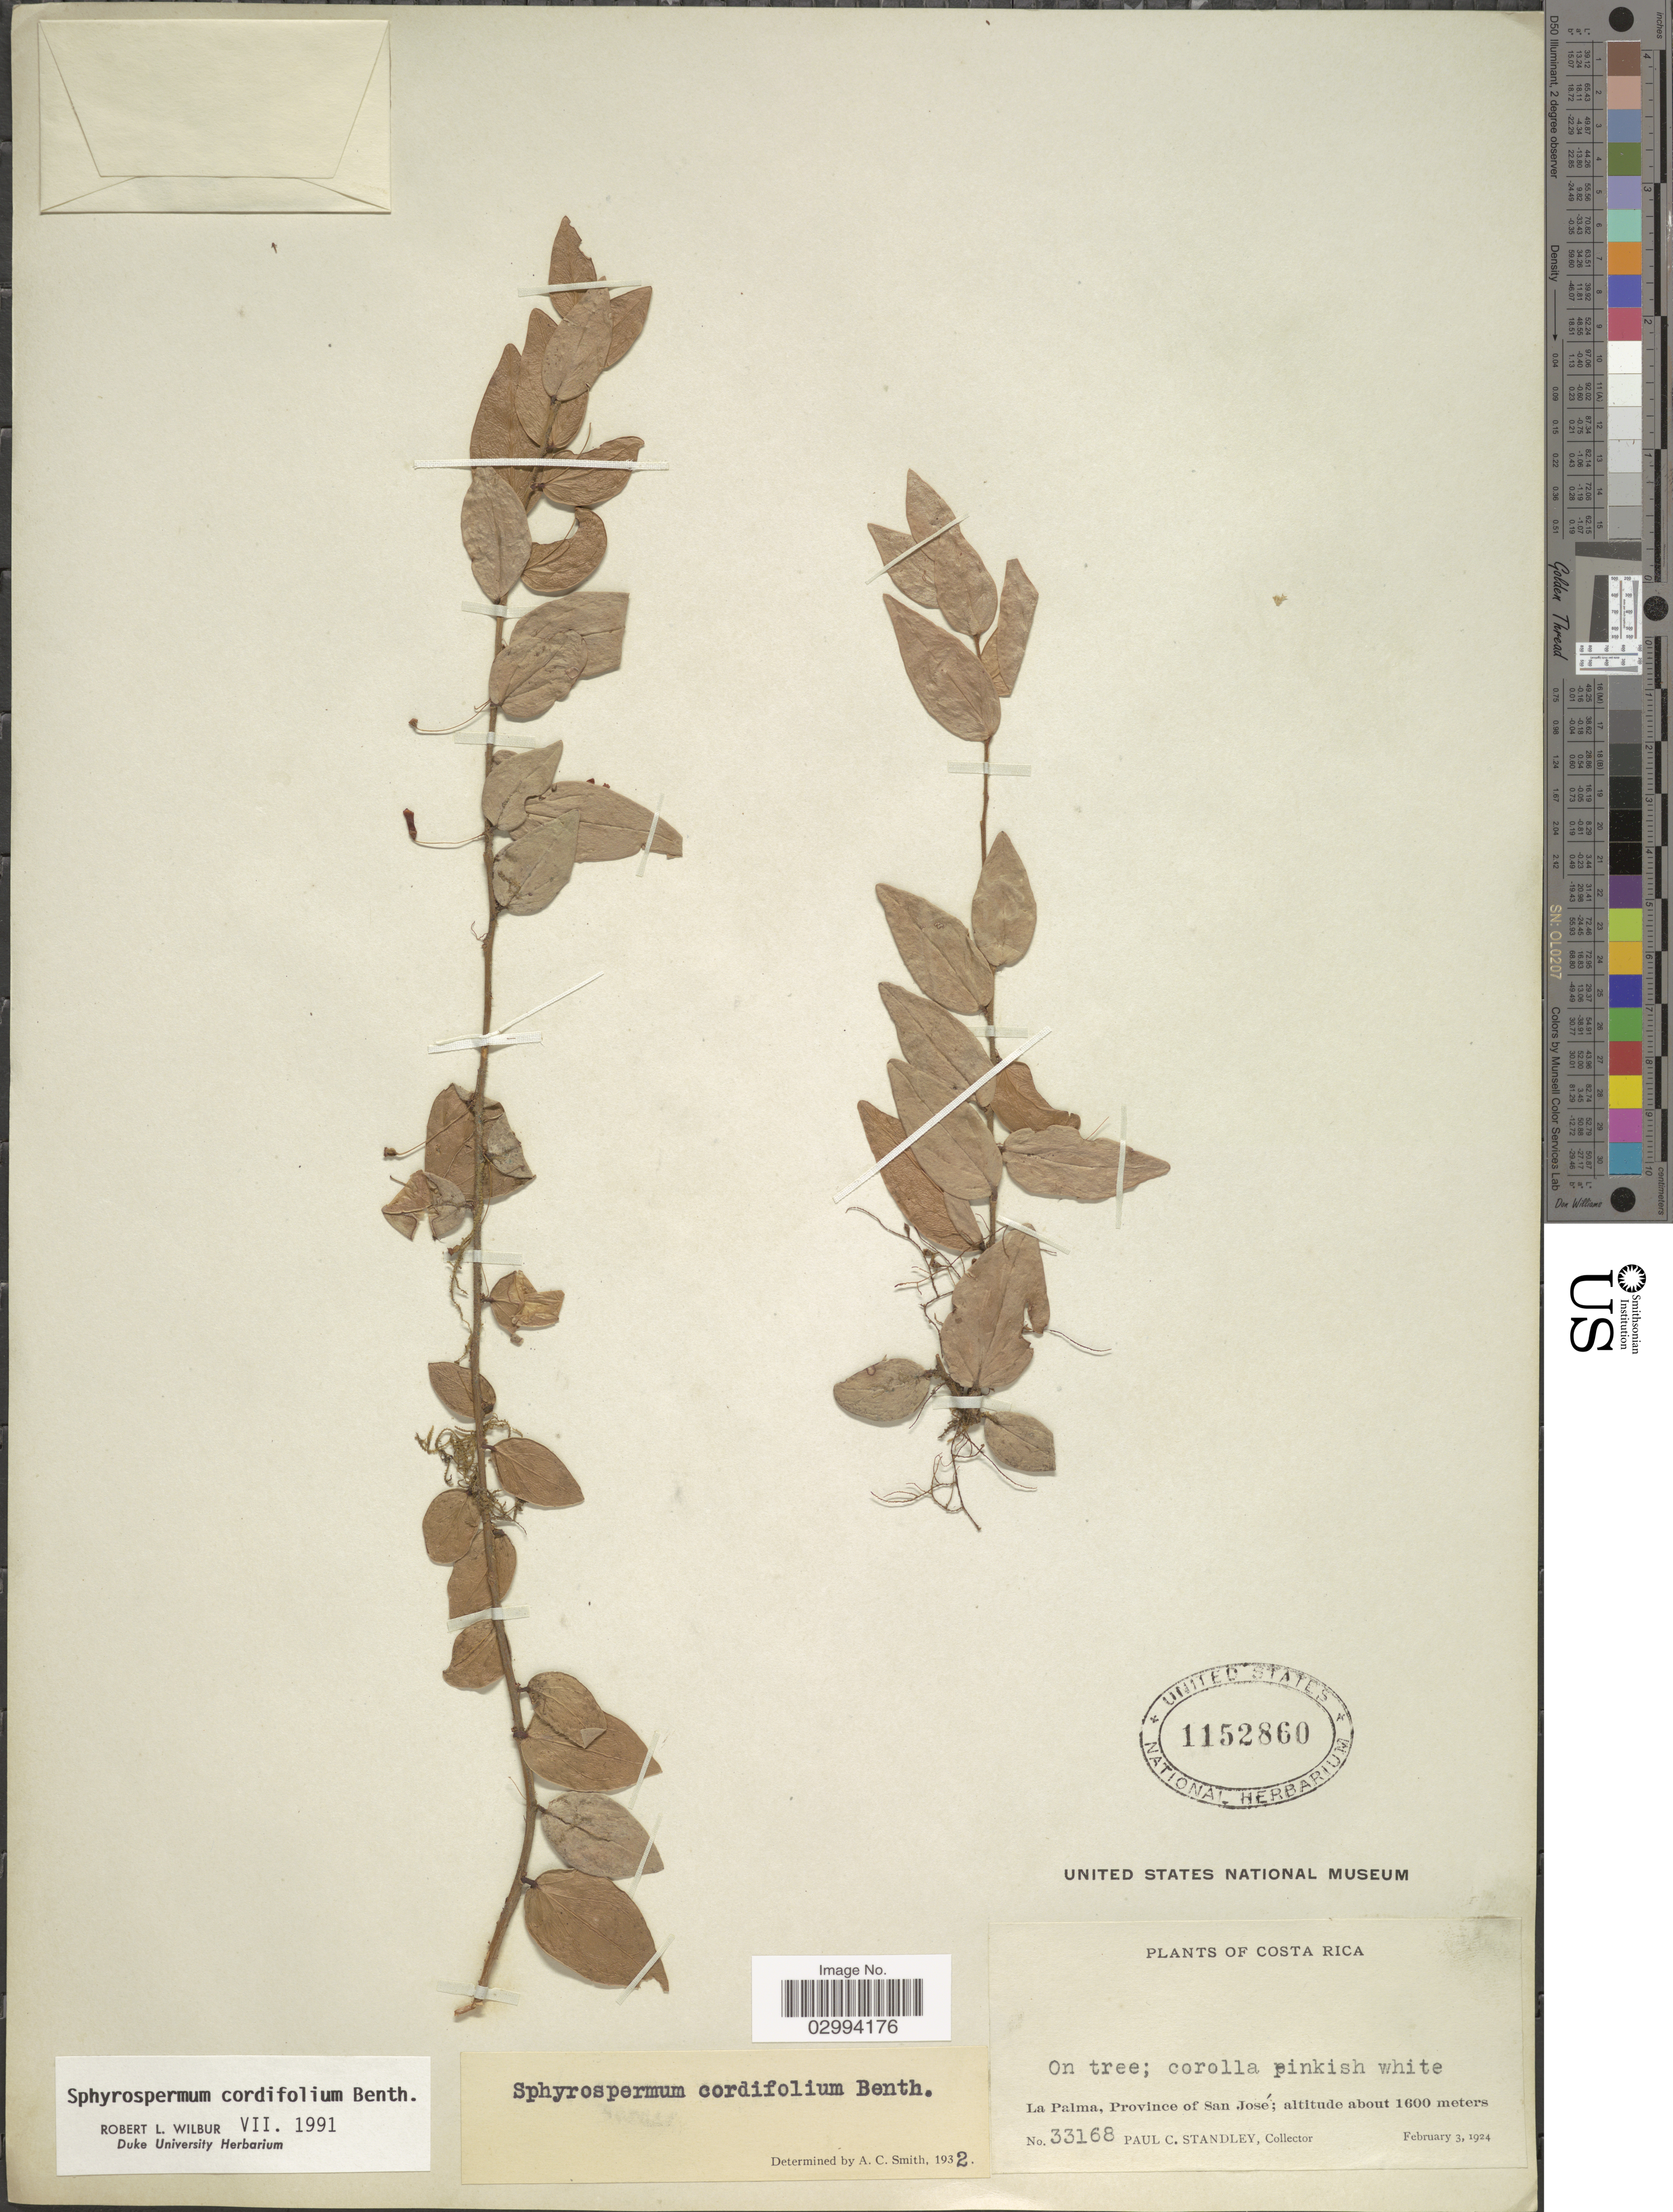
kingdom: Plantae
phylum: Tracheophyta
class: Magnoliopsida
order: Ericales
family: Ericaceae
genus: Sphyrospermum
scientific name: Sphyrospermum cordifolium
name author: Benth.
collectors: P. C. Standley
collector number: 33168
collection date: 1924-02-03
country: Costa Rica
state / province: San José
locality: La Palma.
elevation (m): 1600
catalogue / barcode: US 1152860